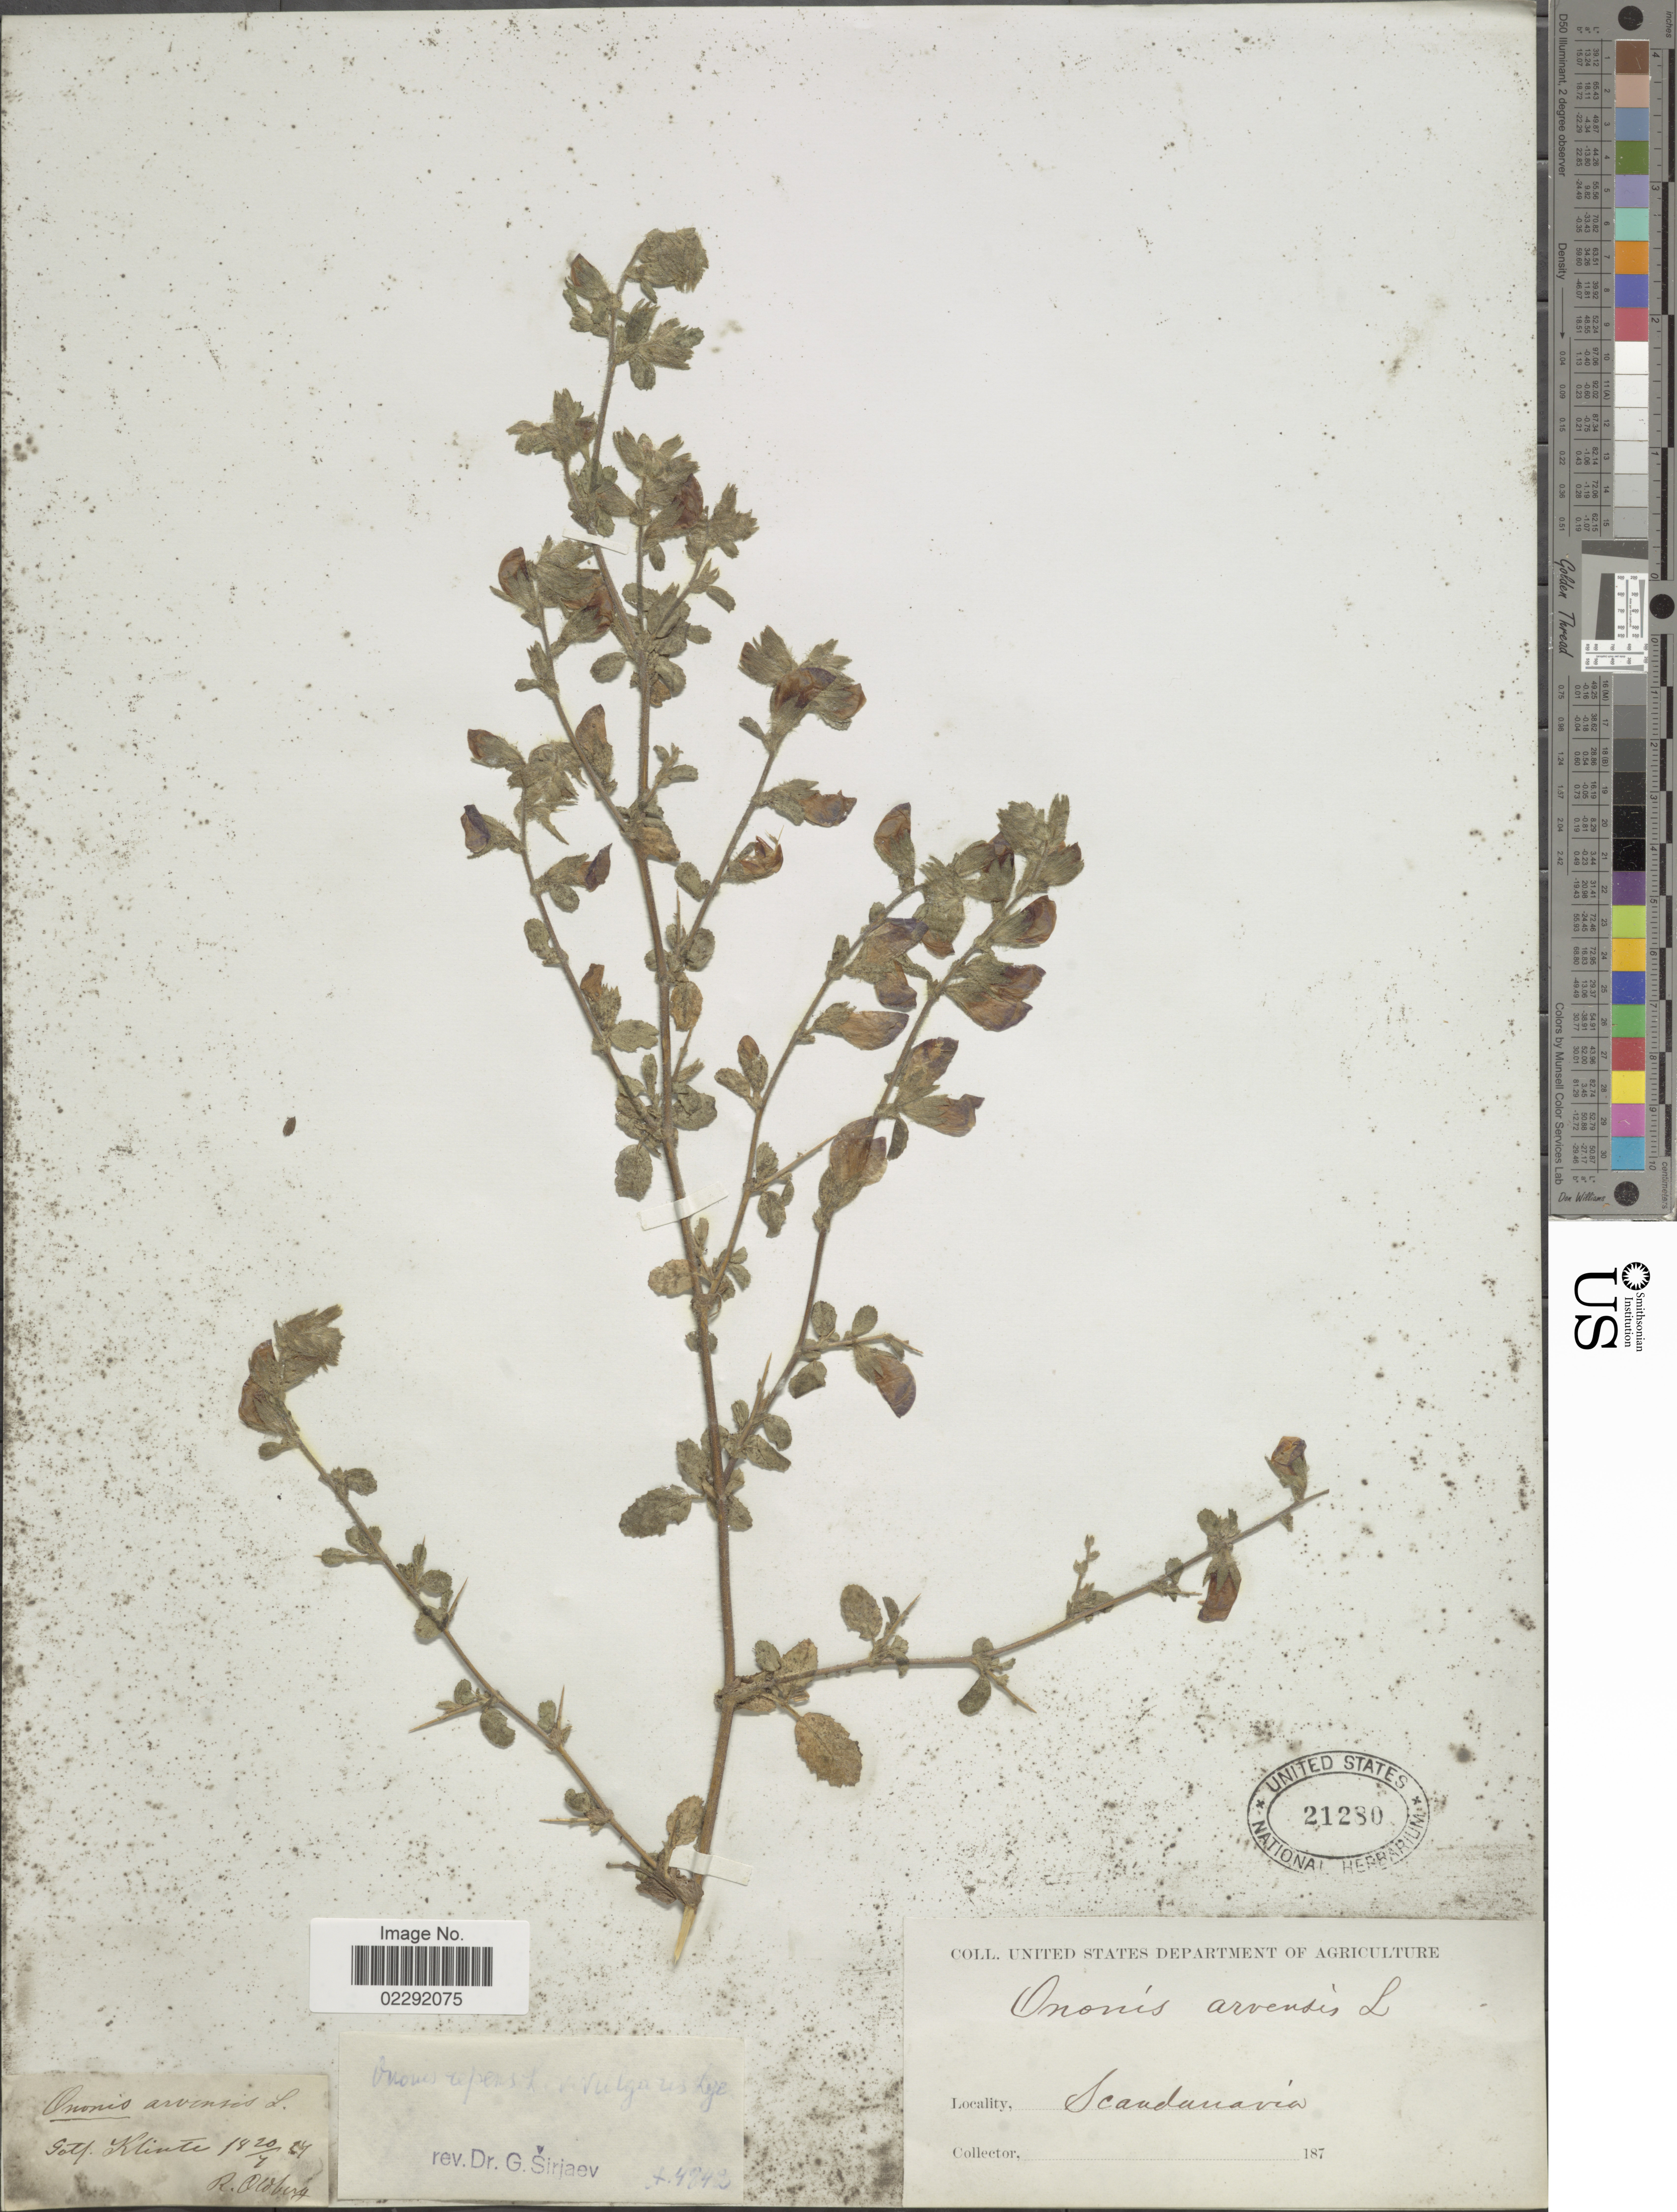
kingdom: Plantae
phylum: Tracheophyta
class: Magnoliopsida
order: Fabales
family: Fabaceae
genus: Ononis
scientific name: Ononis repens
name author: L.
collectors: R. Oldberg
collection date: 1877-07-20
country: Sweden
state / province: Gotland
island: Gotland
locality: Gotl., Klinte, Scandinavia.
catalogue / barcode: US 21280